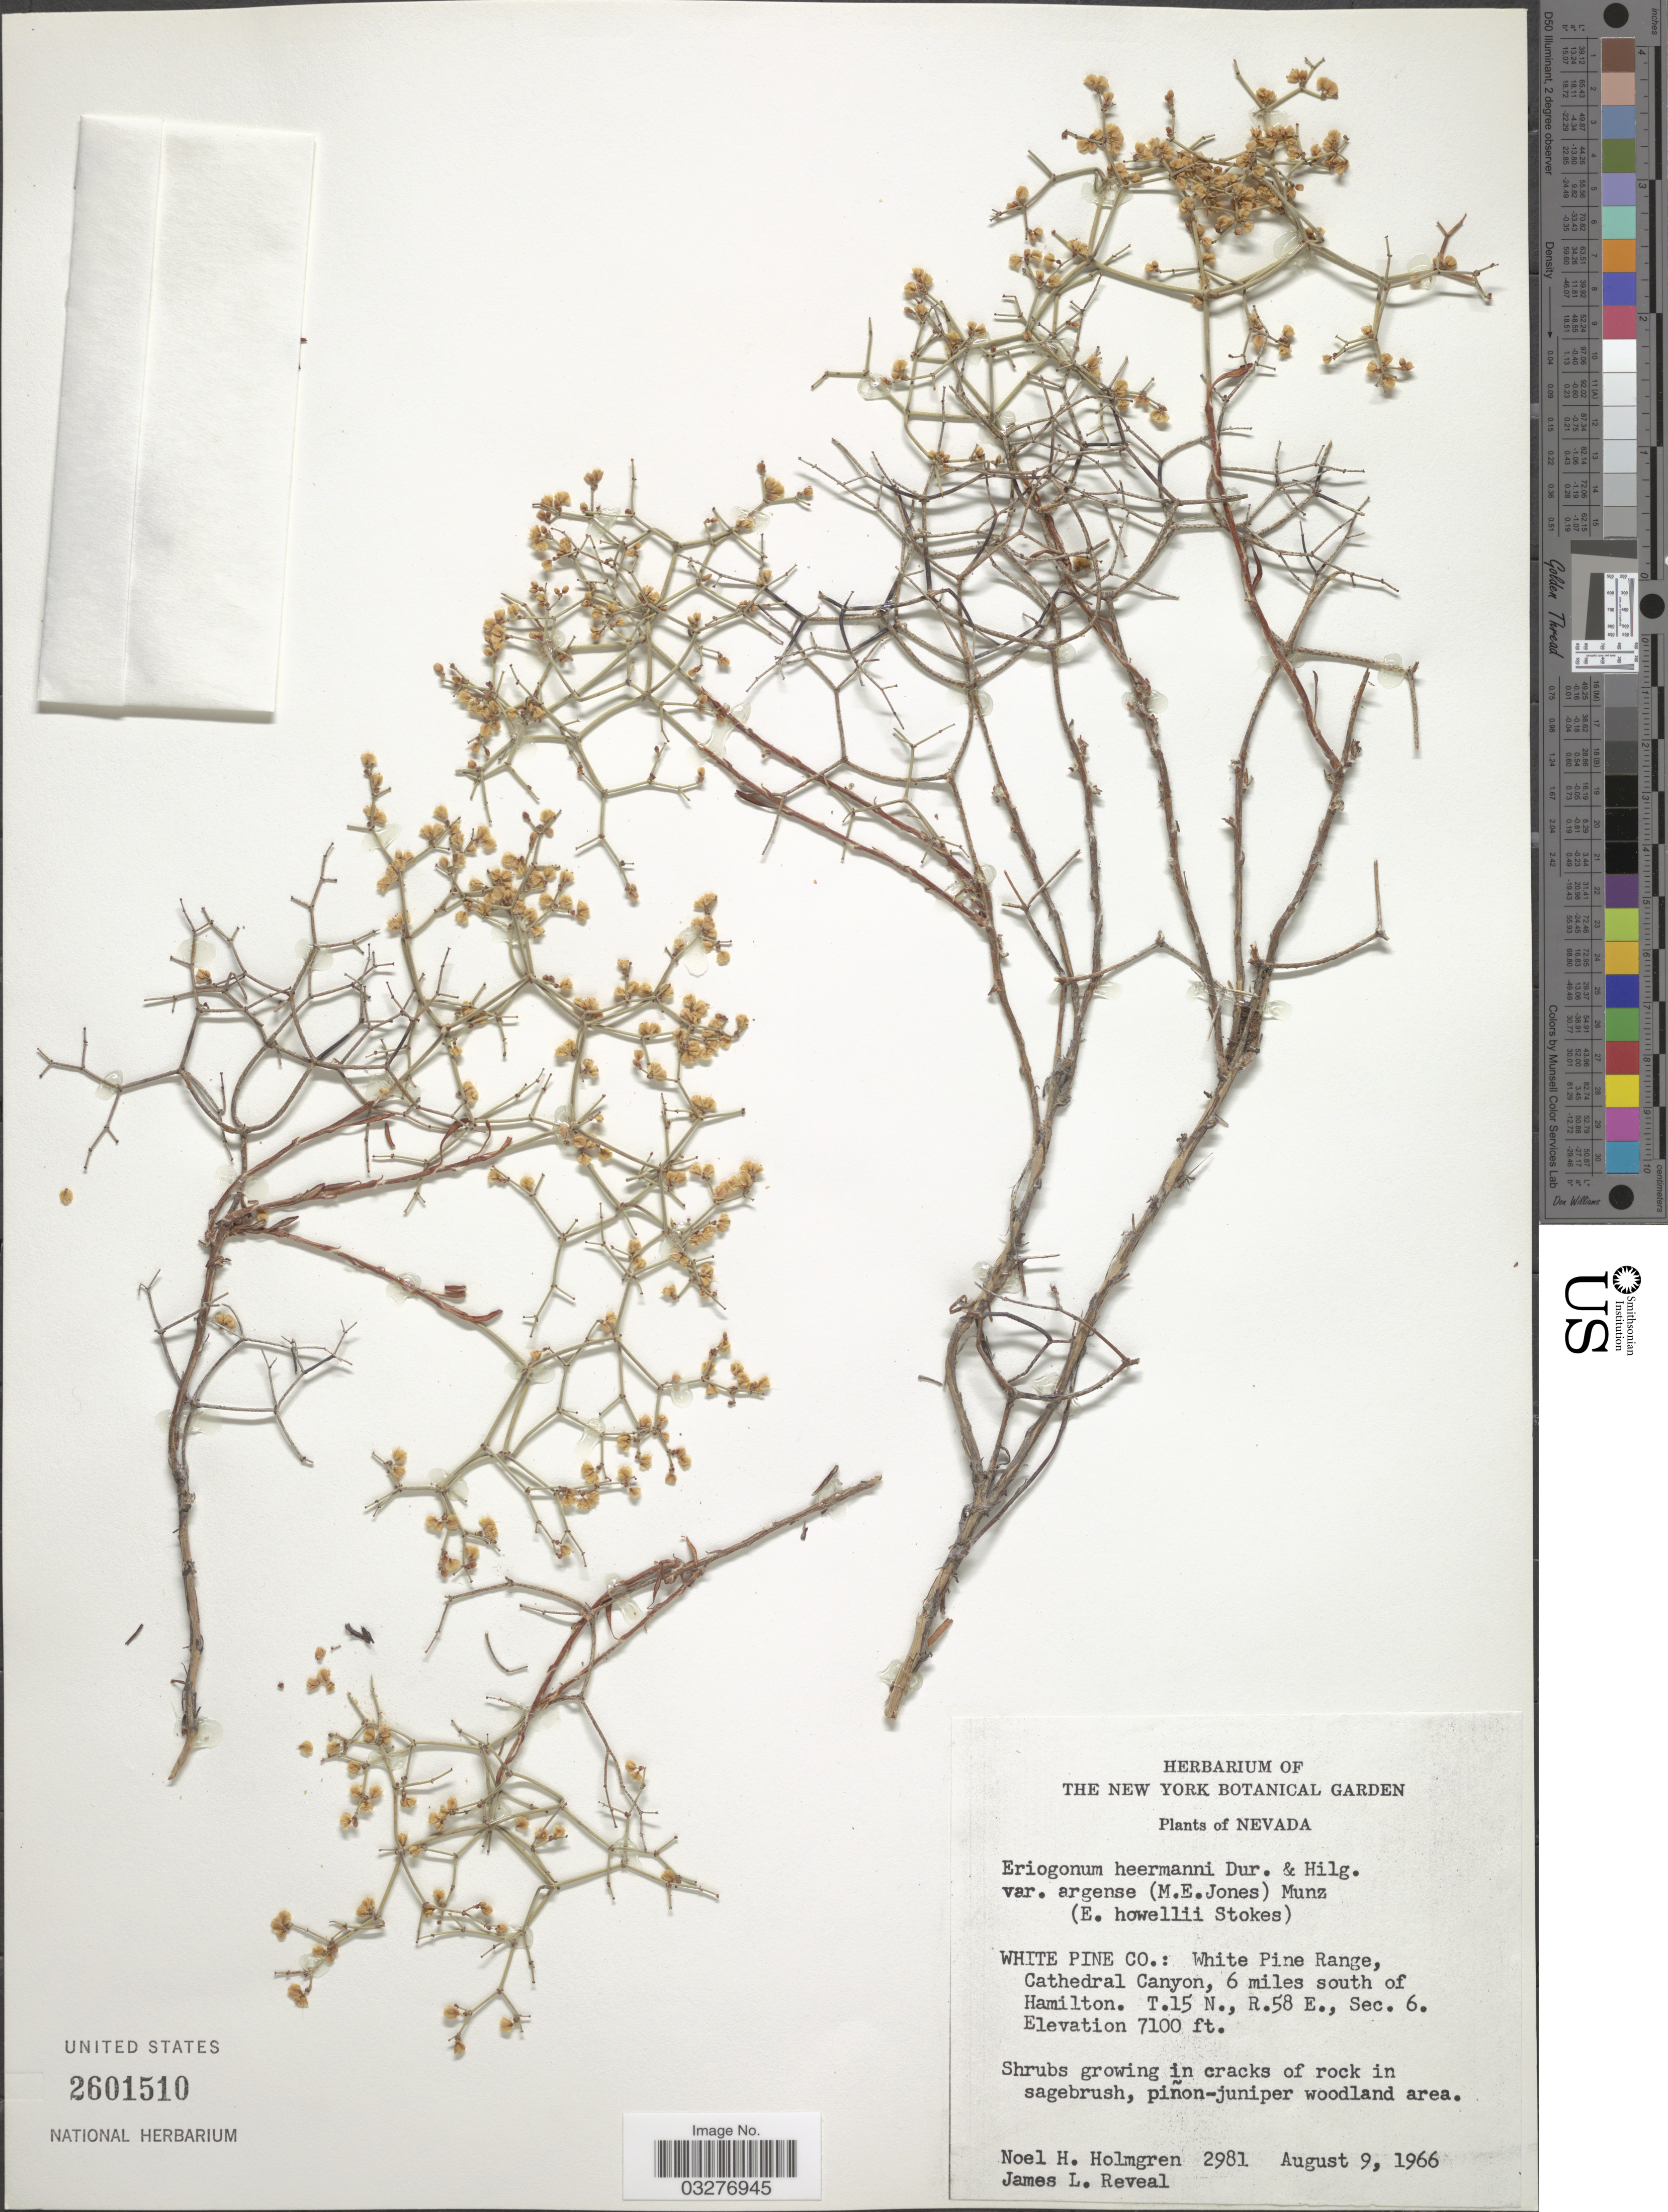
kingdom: Plantae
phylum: Tracheophyta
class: Magnoliopsida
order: Caryophyllales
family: Polygonaceae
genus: Eriogonum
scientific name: Eriogonum heermannii var. argense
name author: (M.E. Jones) Munz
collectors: N. H. Holmgren & J. L. Reveal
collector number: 2981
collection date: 1966-08-09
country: United States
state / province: Nevada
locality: White Pine Co.: White Pine Range, Cathedral Canyon, 6 miles south of Hamilton. T. 15 N., R. 58 E., Sec. 6.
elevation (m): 2164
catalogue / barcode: US 2601510